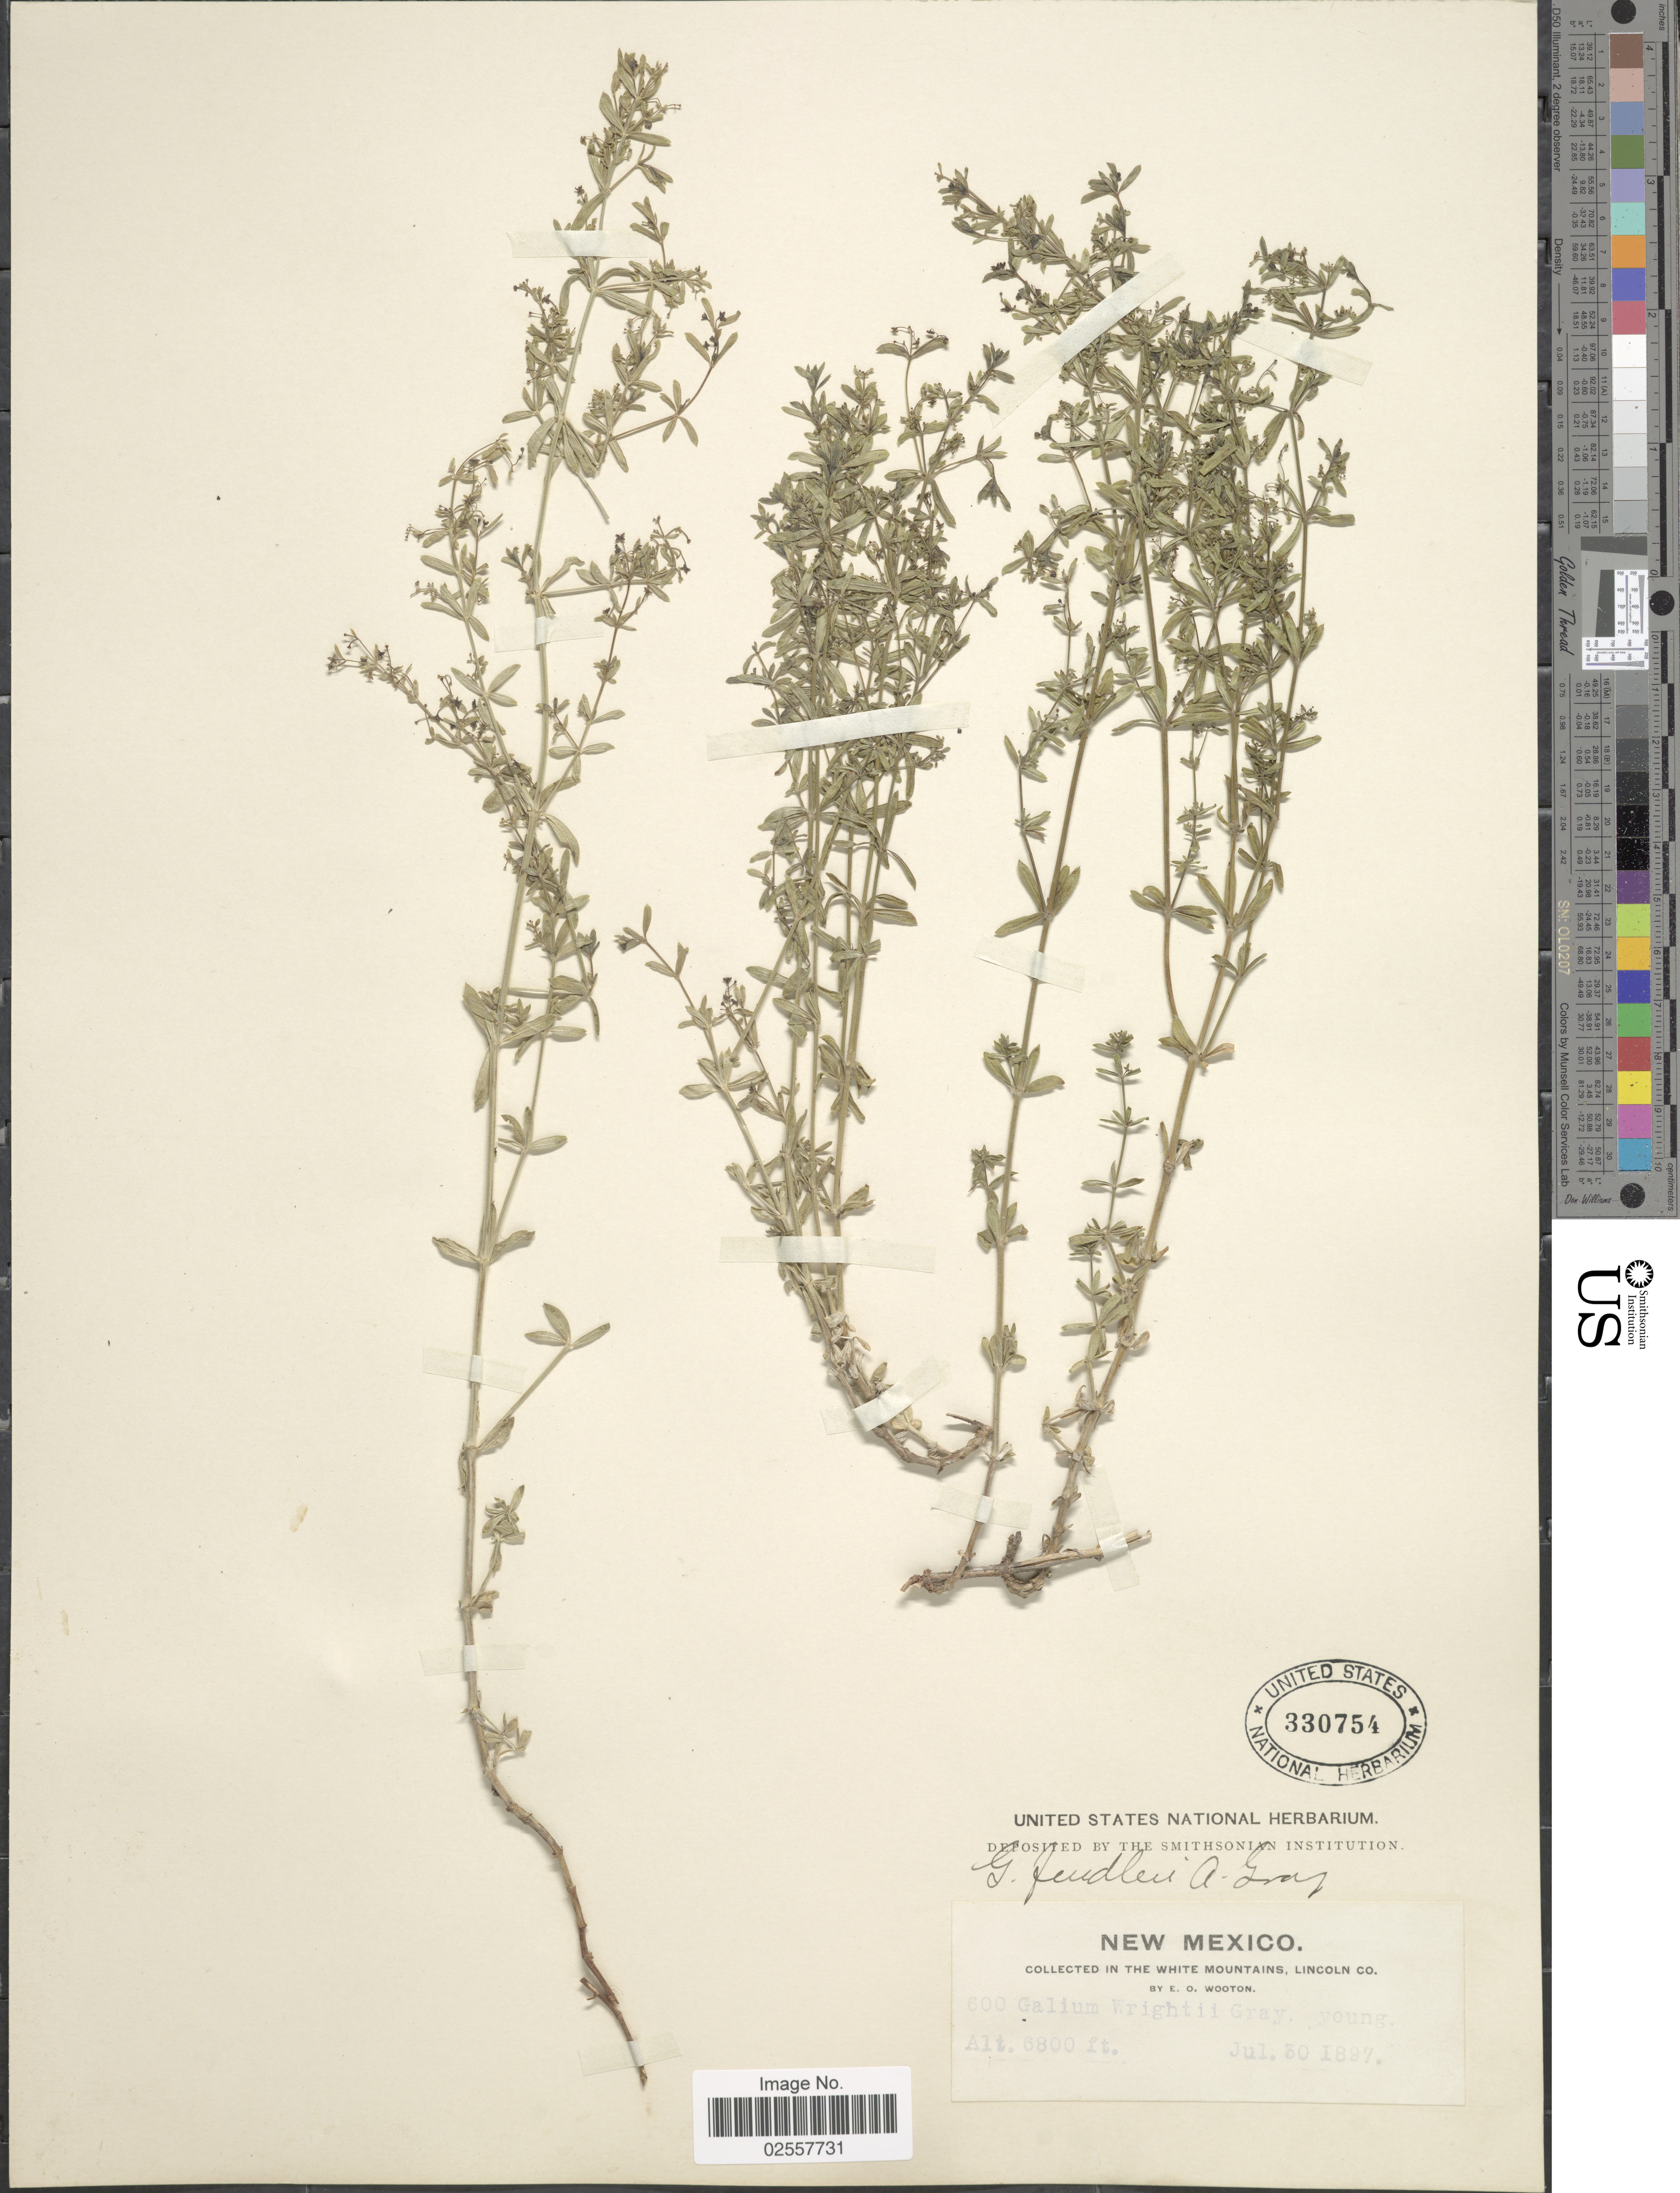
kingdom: Plantae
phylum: Tracheophyta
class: Magnoliopsida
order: Gentianales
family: Rubiaceae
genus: Galium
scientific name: Galium fendleri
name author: A. Gray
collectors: E. O. Wooton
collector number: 600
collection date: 1897-07-30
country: United States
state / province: New Mexico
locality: White Mountains, Lincoln Co.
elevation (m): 2073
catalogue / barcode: US 330754